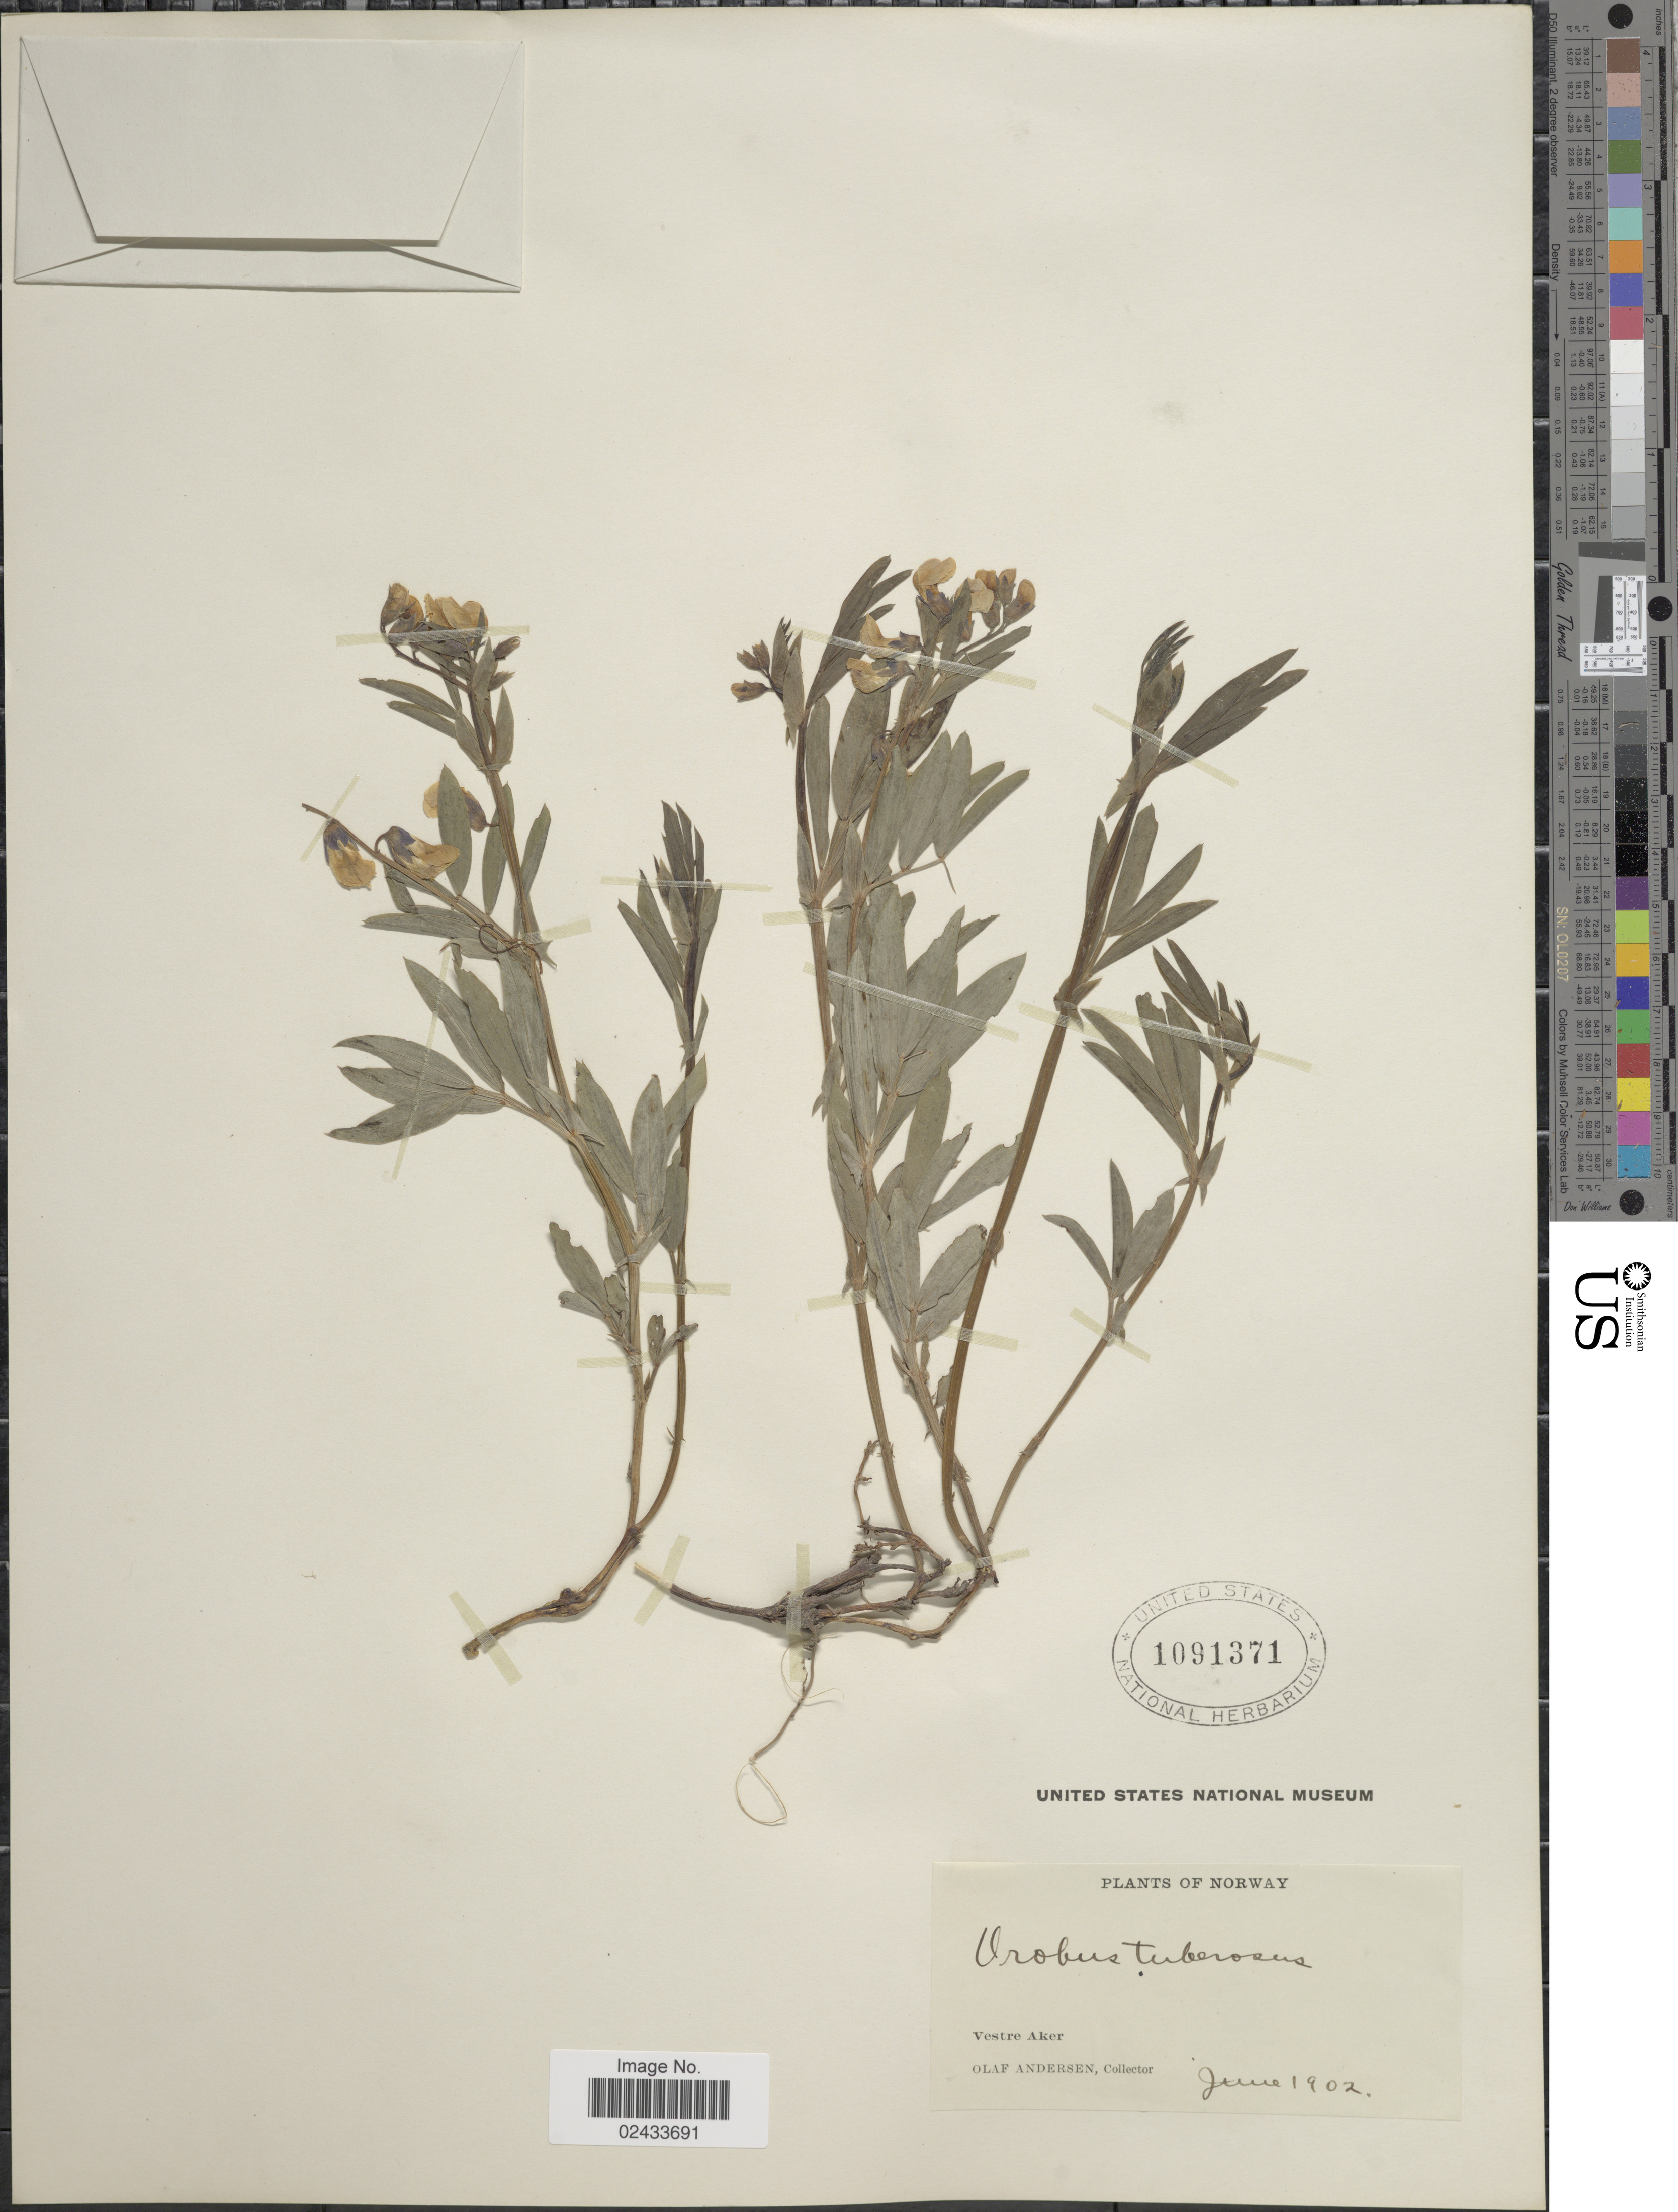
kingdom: Plantae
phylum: Tracheophyta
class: Magnoliopsida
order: Fabales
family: Fabaceae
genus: Lathyrus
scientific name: Lathyrus tuberosus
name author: L.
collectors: O. Andersen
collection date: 1902-06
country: Norway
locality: Vestre Aker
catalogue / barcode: US 1091371